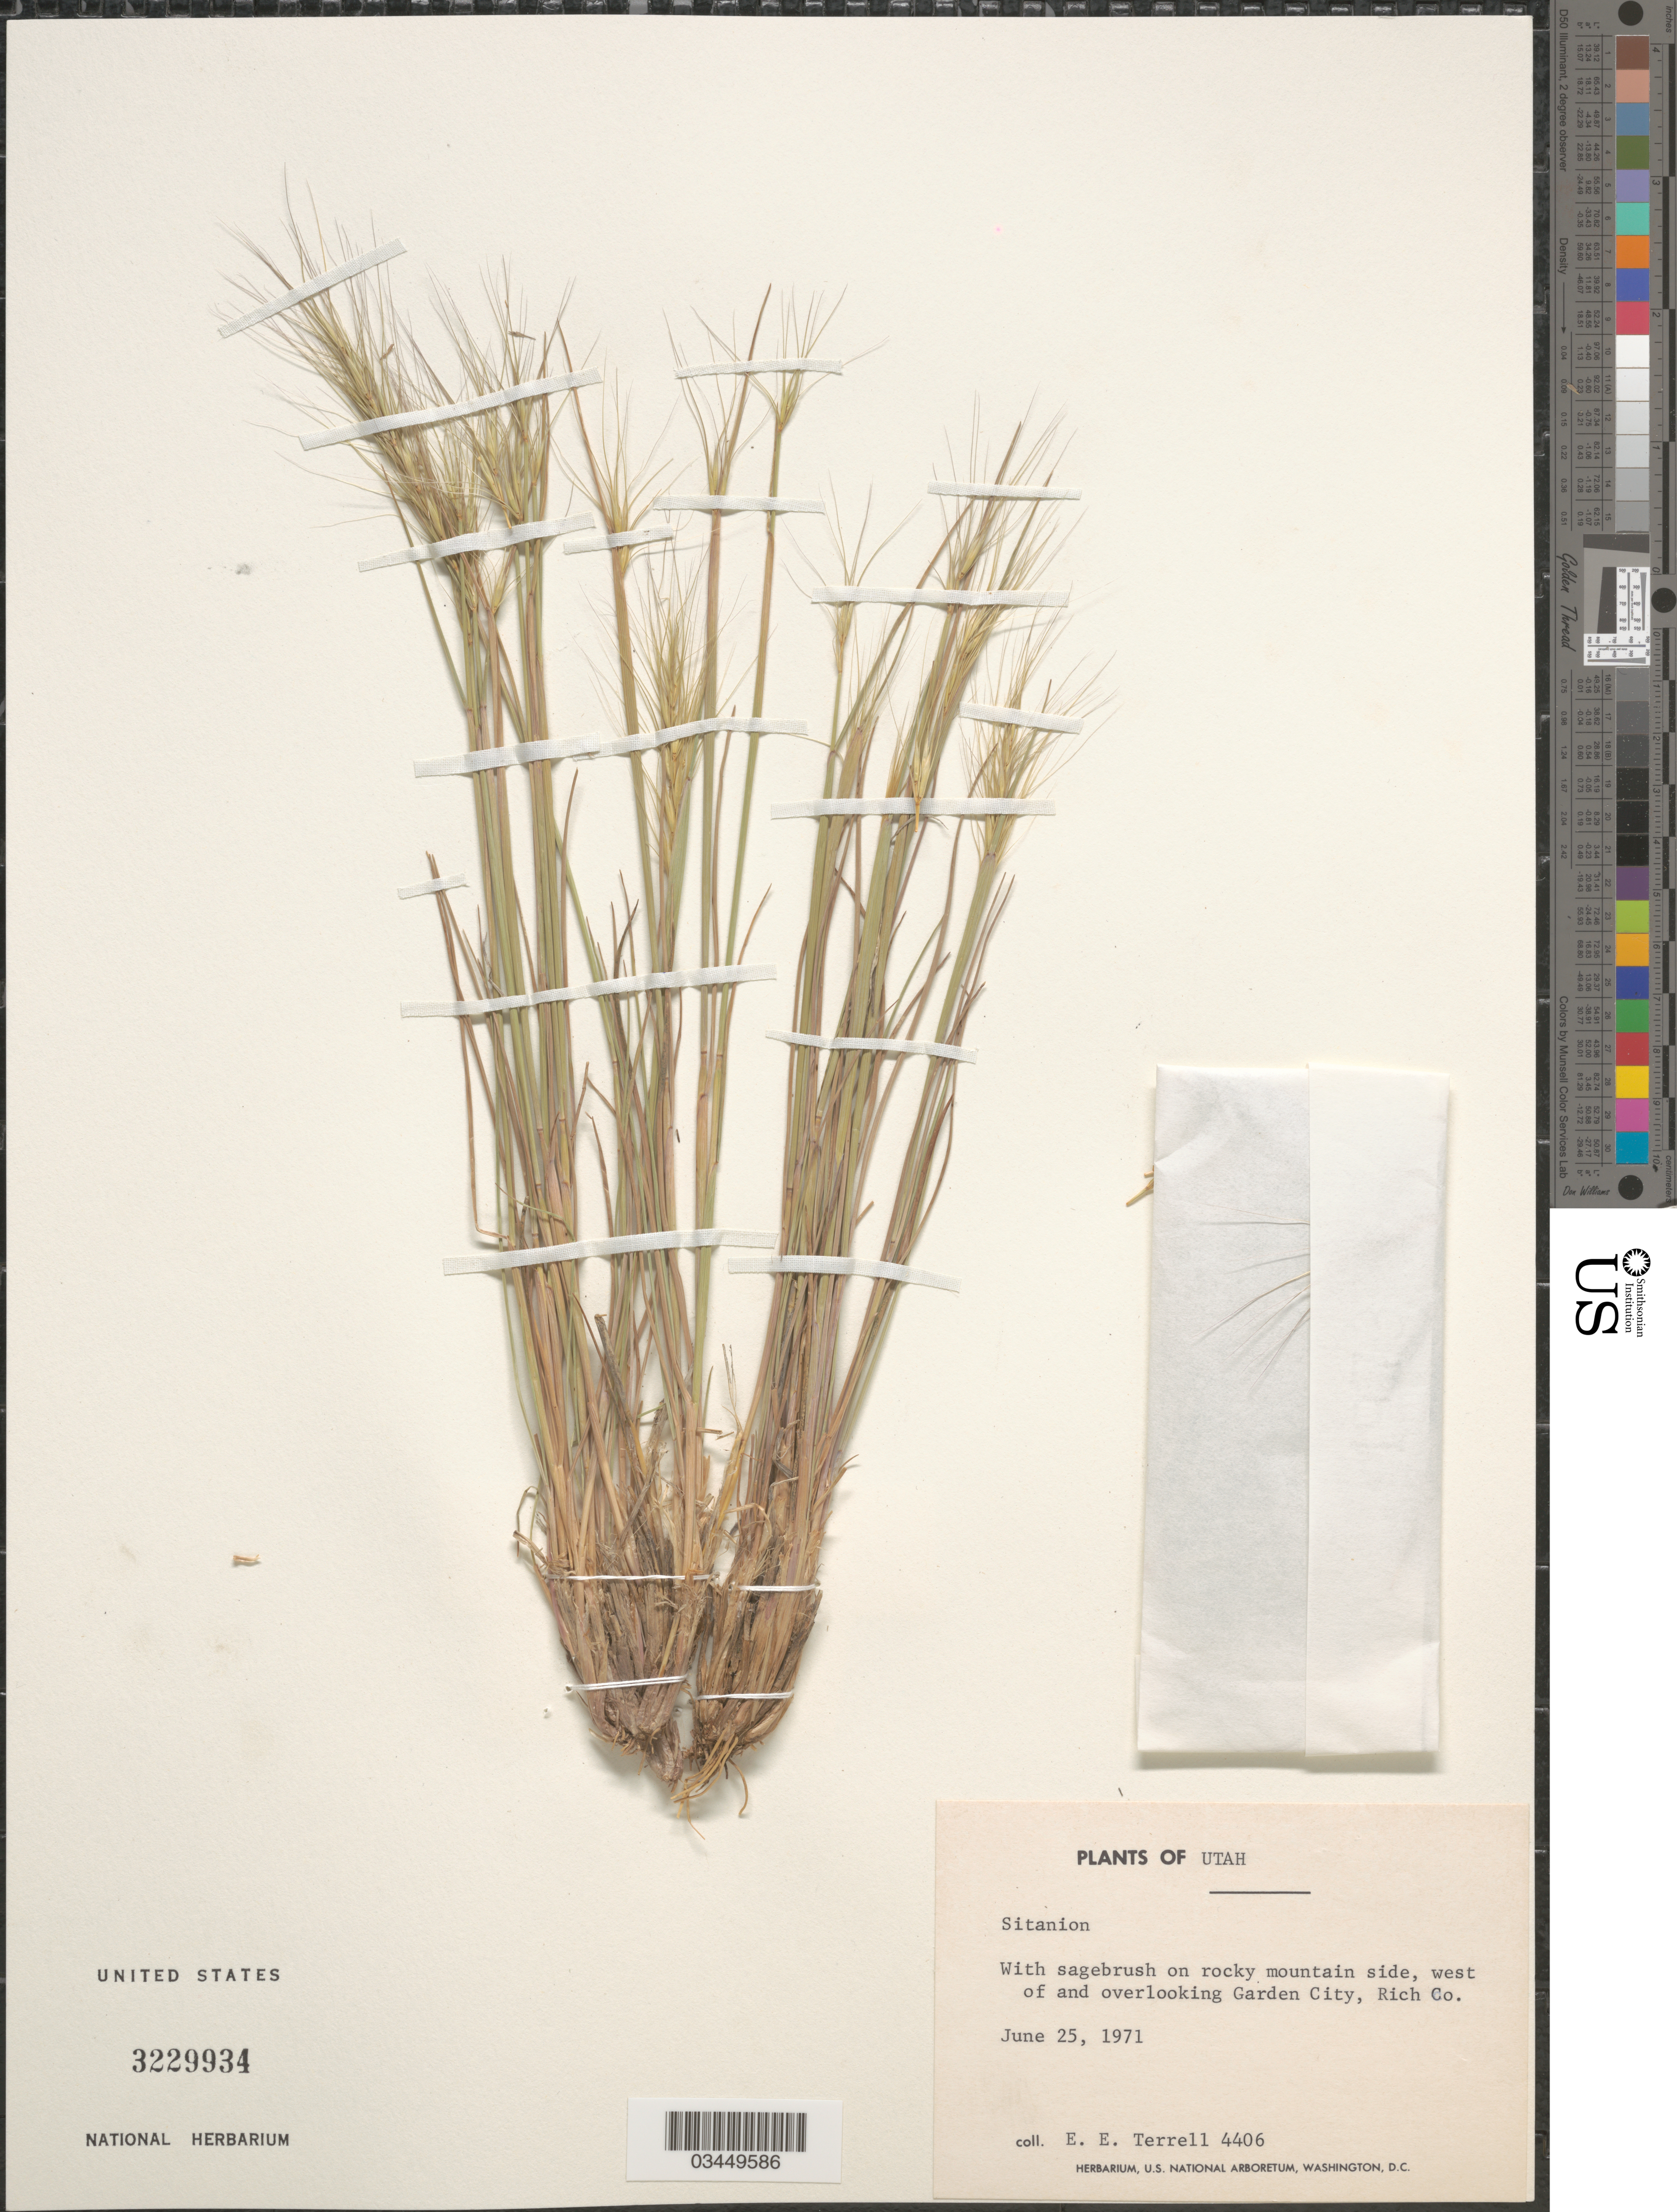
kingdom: Plantae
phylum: Tracheophyta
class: Liliopsida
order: Poales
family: Poaceae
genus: Elymus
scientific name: Elymus sp.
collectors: E. E. Terrell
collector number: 4406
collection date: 1971-06-25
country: United States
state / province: Utah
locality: With sagebrush on rocky mountain side, west of and overlooking Garden City, Rich Co.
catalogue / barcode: US 3229934